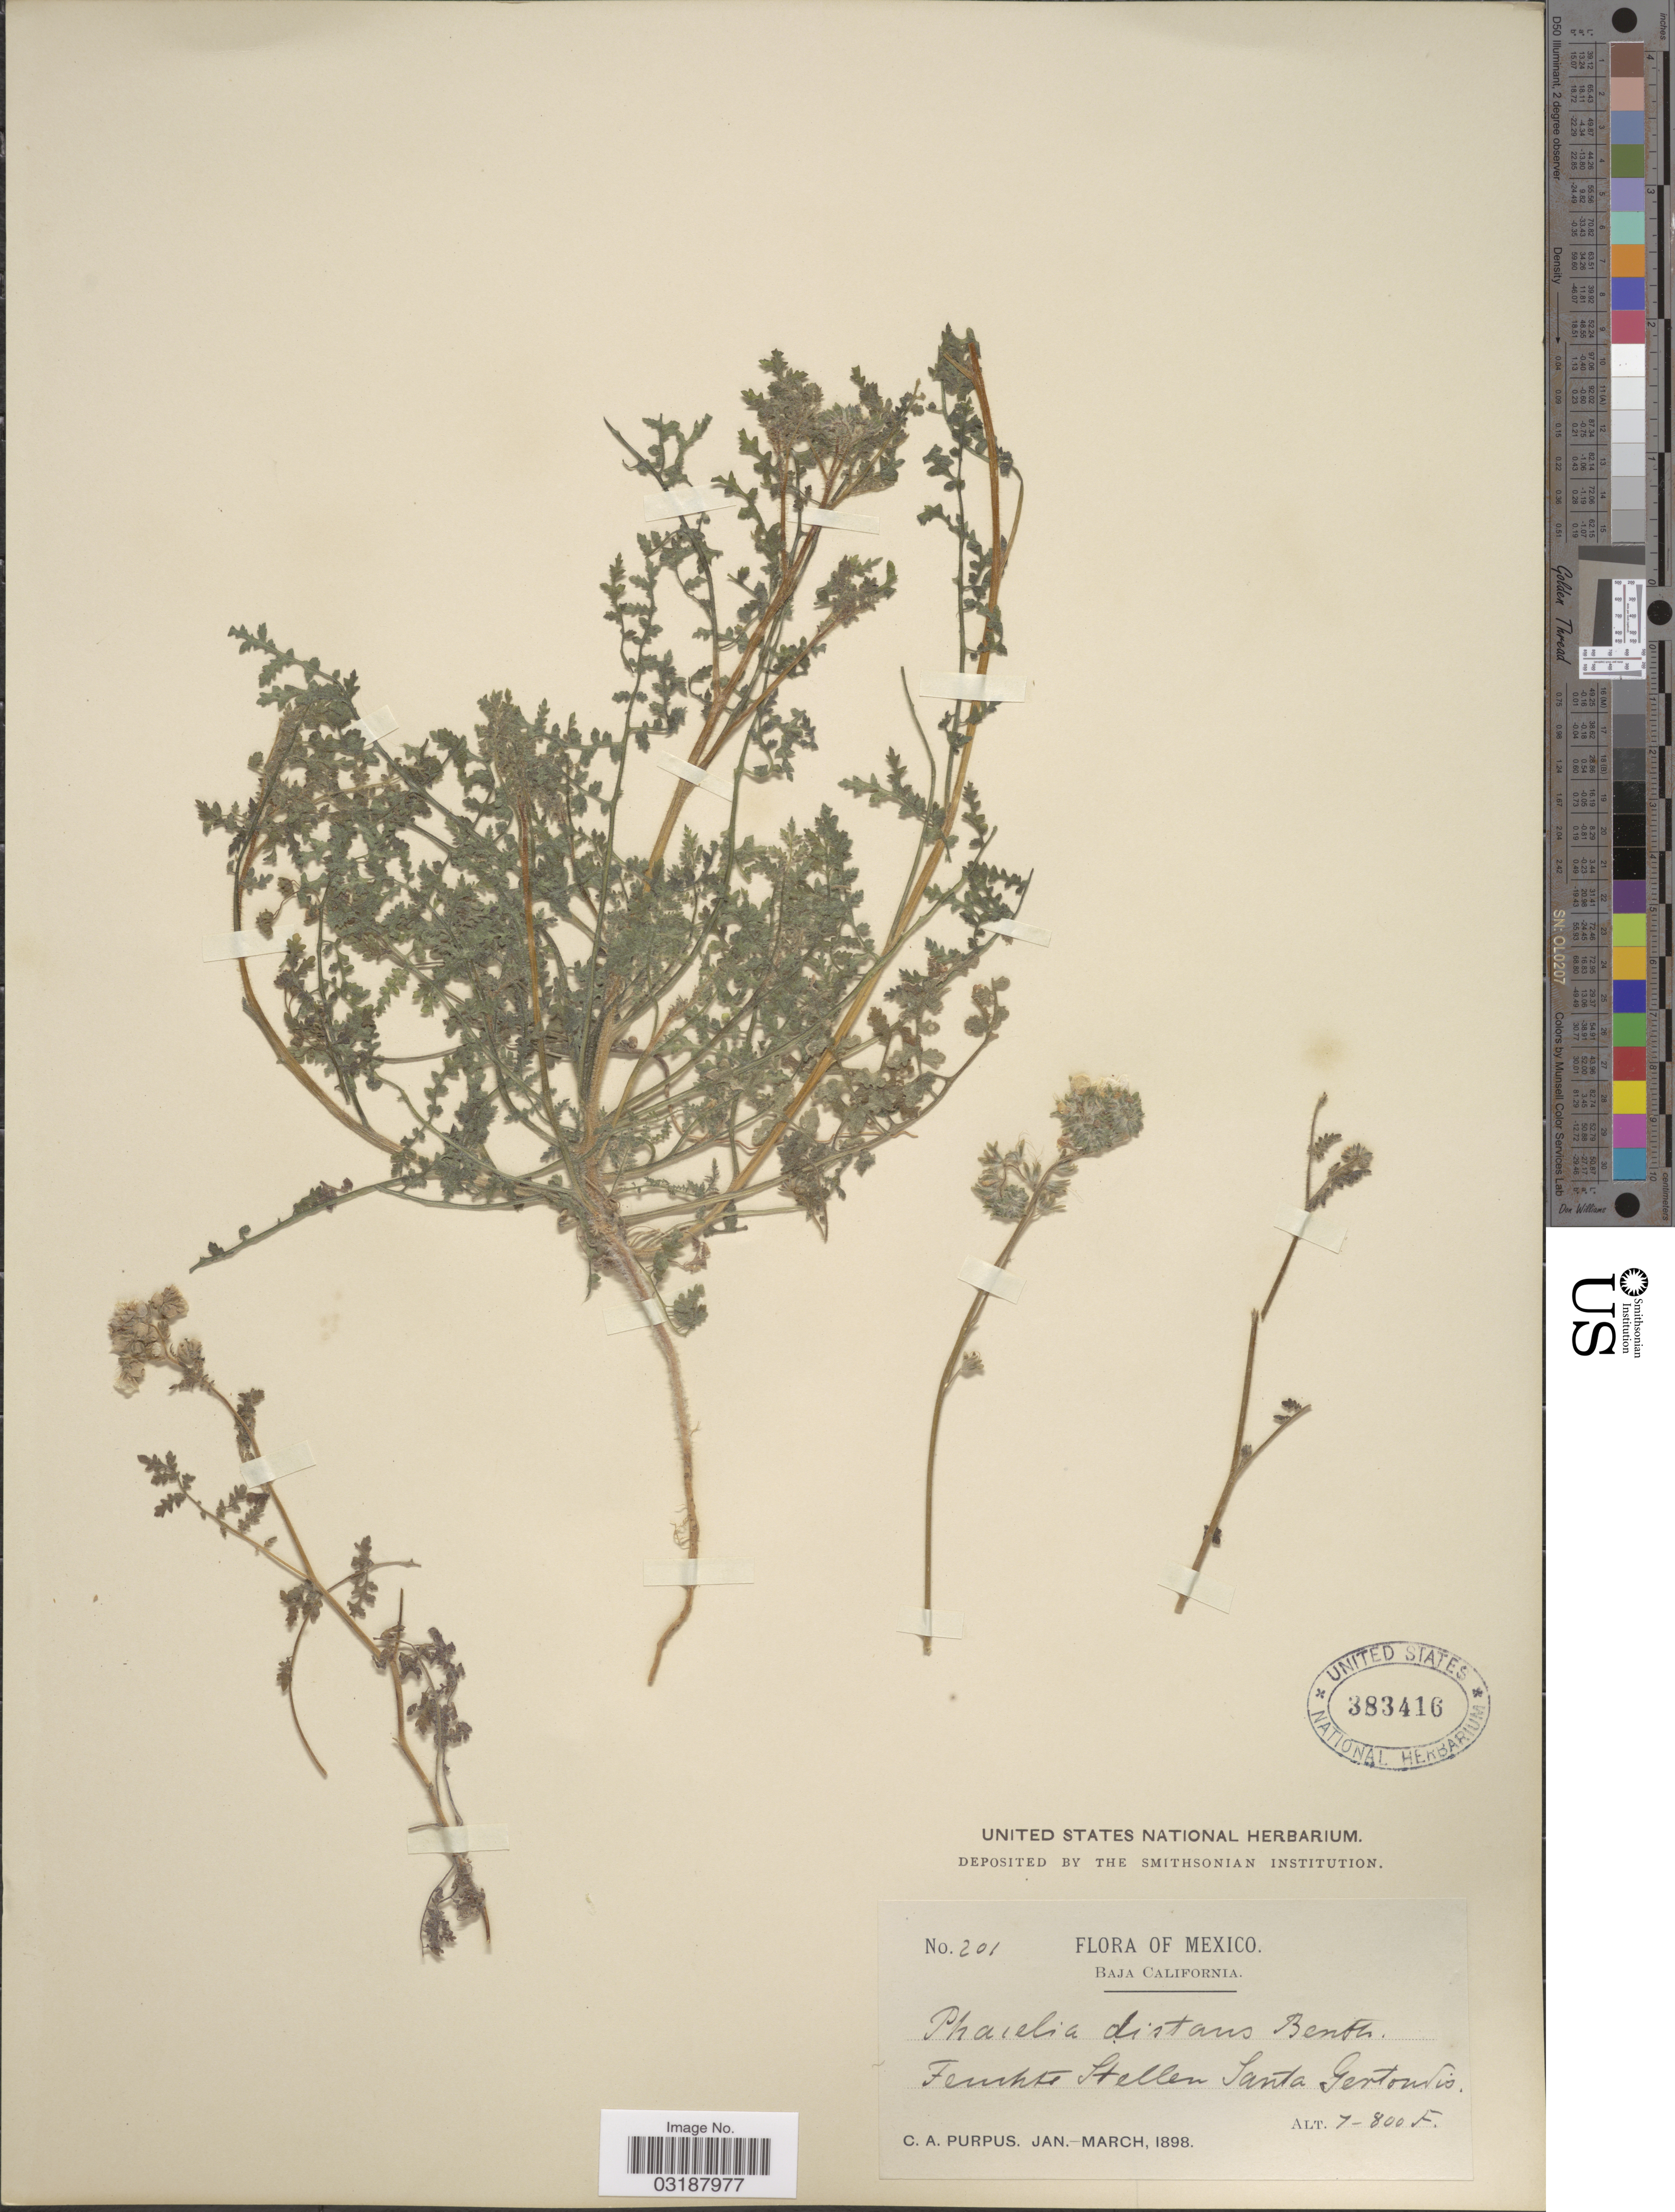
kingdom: Plantae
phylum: Tracheophyta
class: Magnoliopsida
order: Boraginales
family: Hydrophyllaceae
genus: Phacelia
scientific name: Phacelia distans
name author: Benth.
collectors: C. A. Purpus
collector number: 201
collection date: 1898-01/1898-03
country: Mexico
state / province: Baja California Norte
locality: Fernhte Stellen (German for Far-off places) Santa Gertrudis.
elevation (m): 213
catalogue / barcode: US 383416